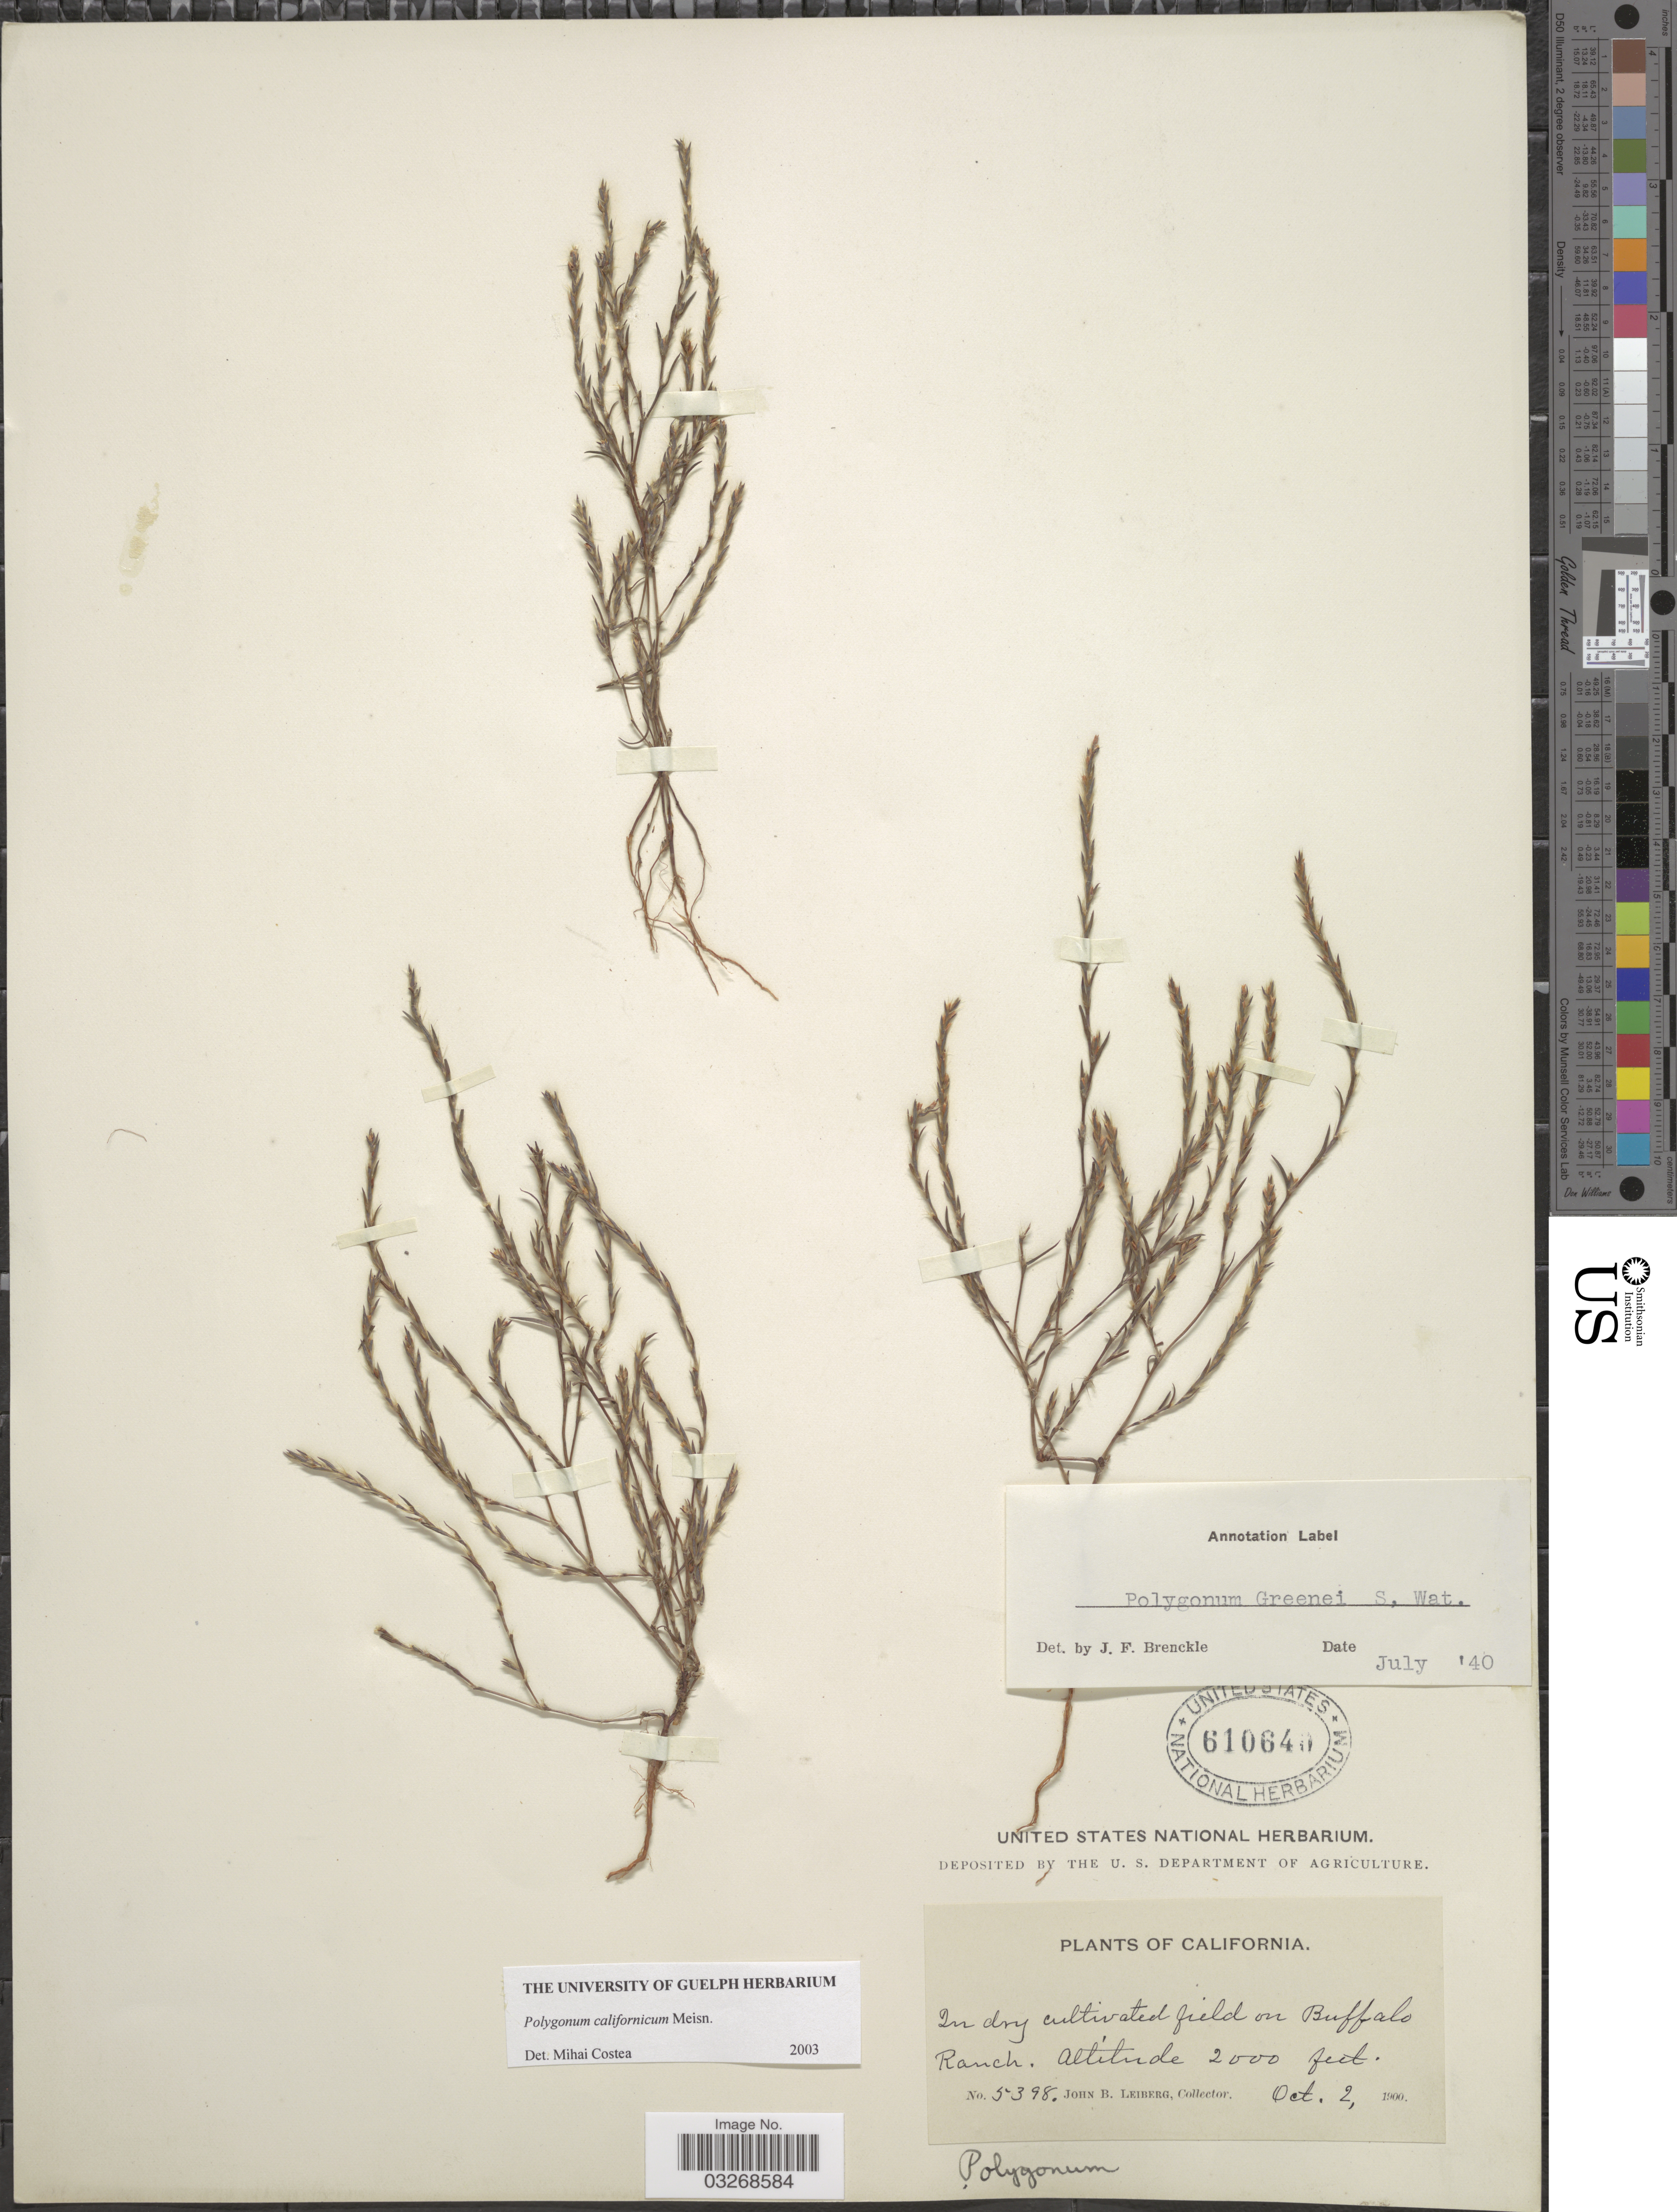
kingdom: Plantae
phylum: Tracheophyta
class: Magnoliopsida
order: Caryophyllales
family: Polygonaceae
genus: Polygonum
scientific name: Polygonum californicum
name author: Meisn.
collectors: J. B. Leiberg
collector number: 5398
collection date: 1900-10-02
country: United States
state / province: California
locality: In dry cultivated field on Buffalo Ranch.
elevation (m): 610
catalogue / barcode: US 610640